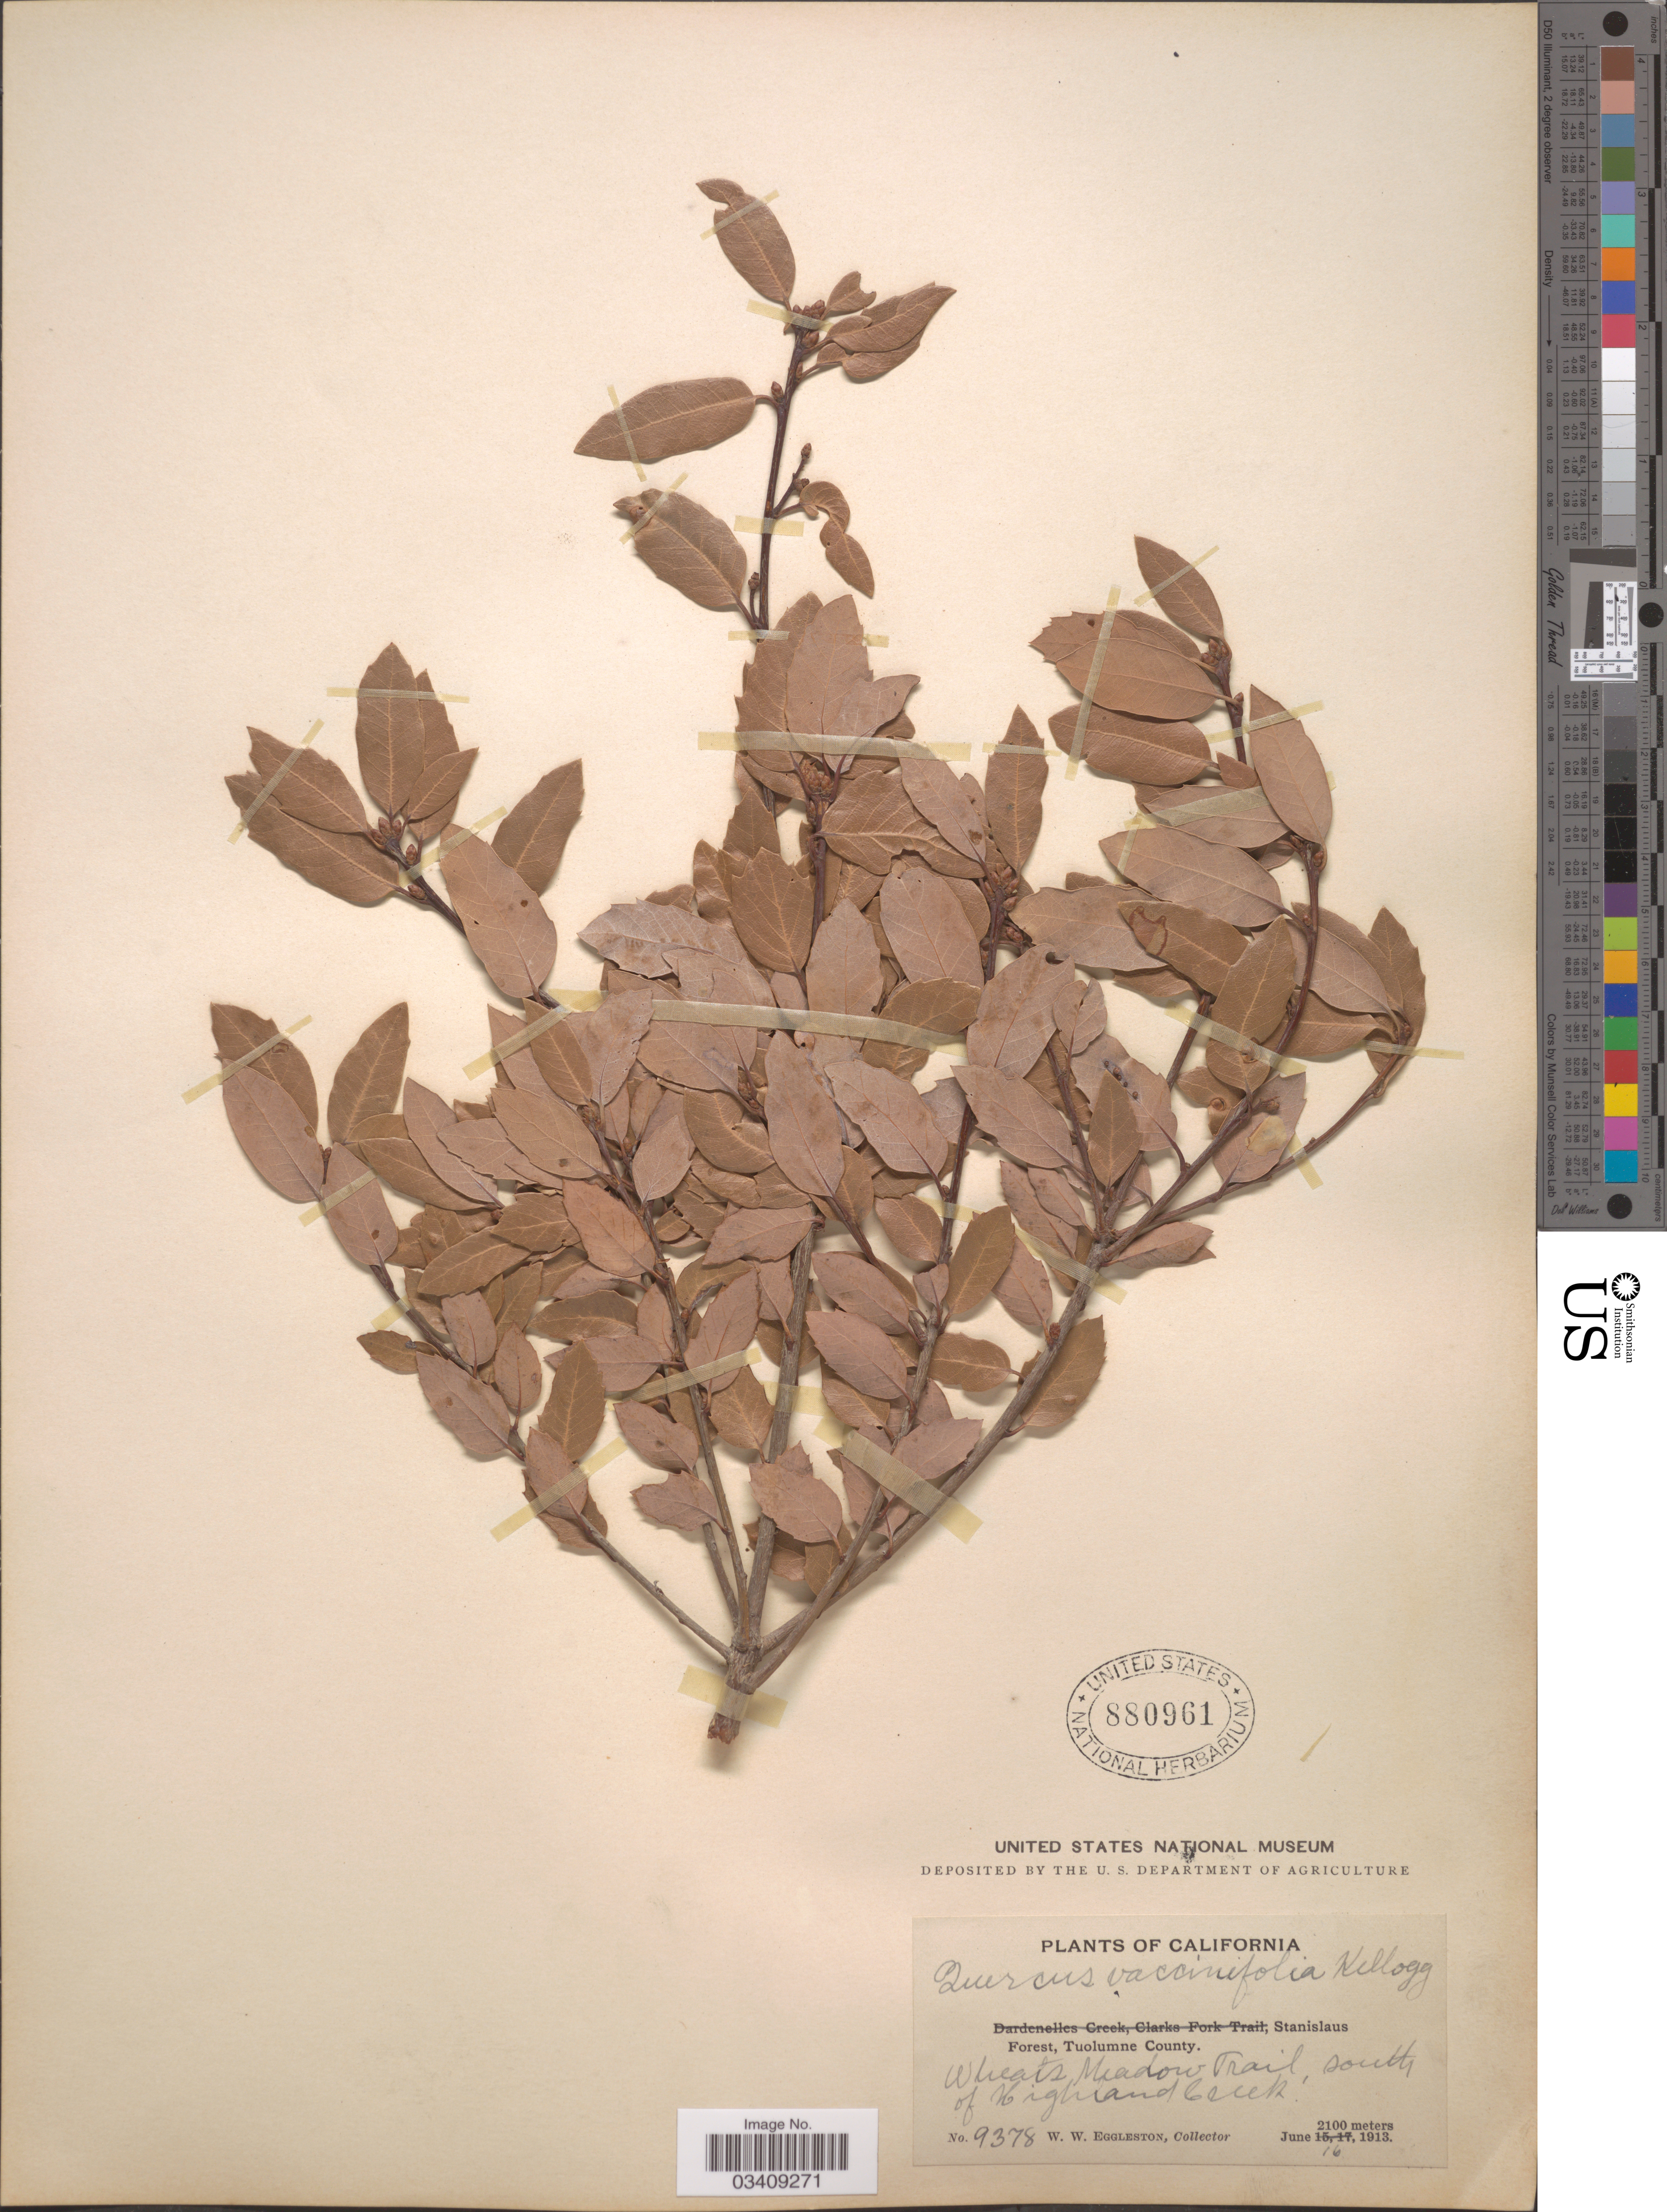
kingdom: Plantae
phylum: Tracheophyta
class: Magnoliopsida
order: Fagales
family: Fagaceae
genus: Quercus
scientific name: Quercus aaata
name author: C.H. Müll.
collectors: W. W. Eggleston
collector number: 9378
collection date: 1913-06-16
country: United States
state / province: California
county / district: Tuolumne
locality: Forest, Tuolumne County. Stanislaus. Wheats Meadow Trail, south of Highland creek.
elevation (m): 2100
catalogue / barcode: US 880961